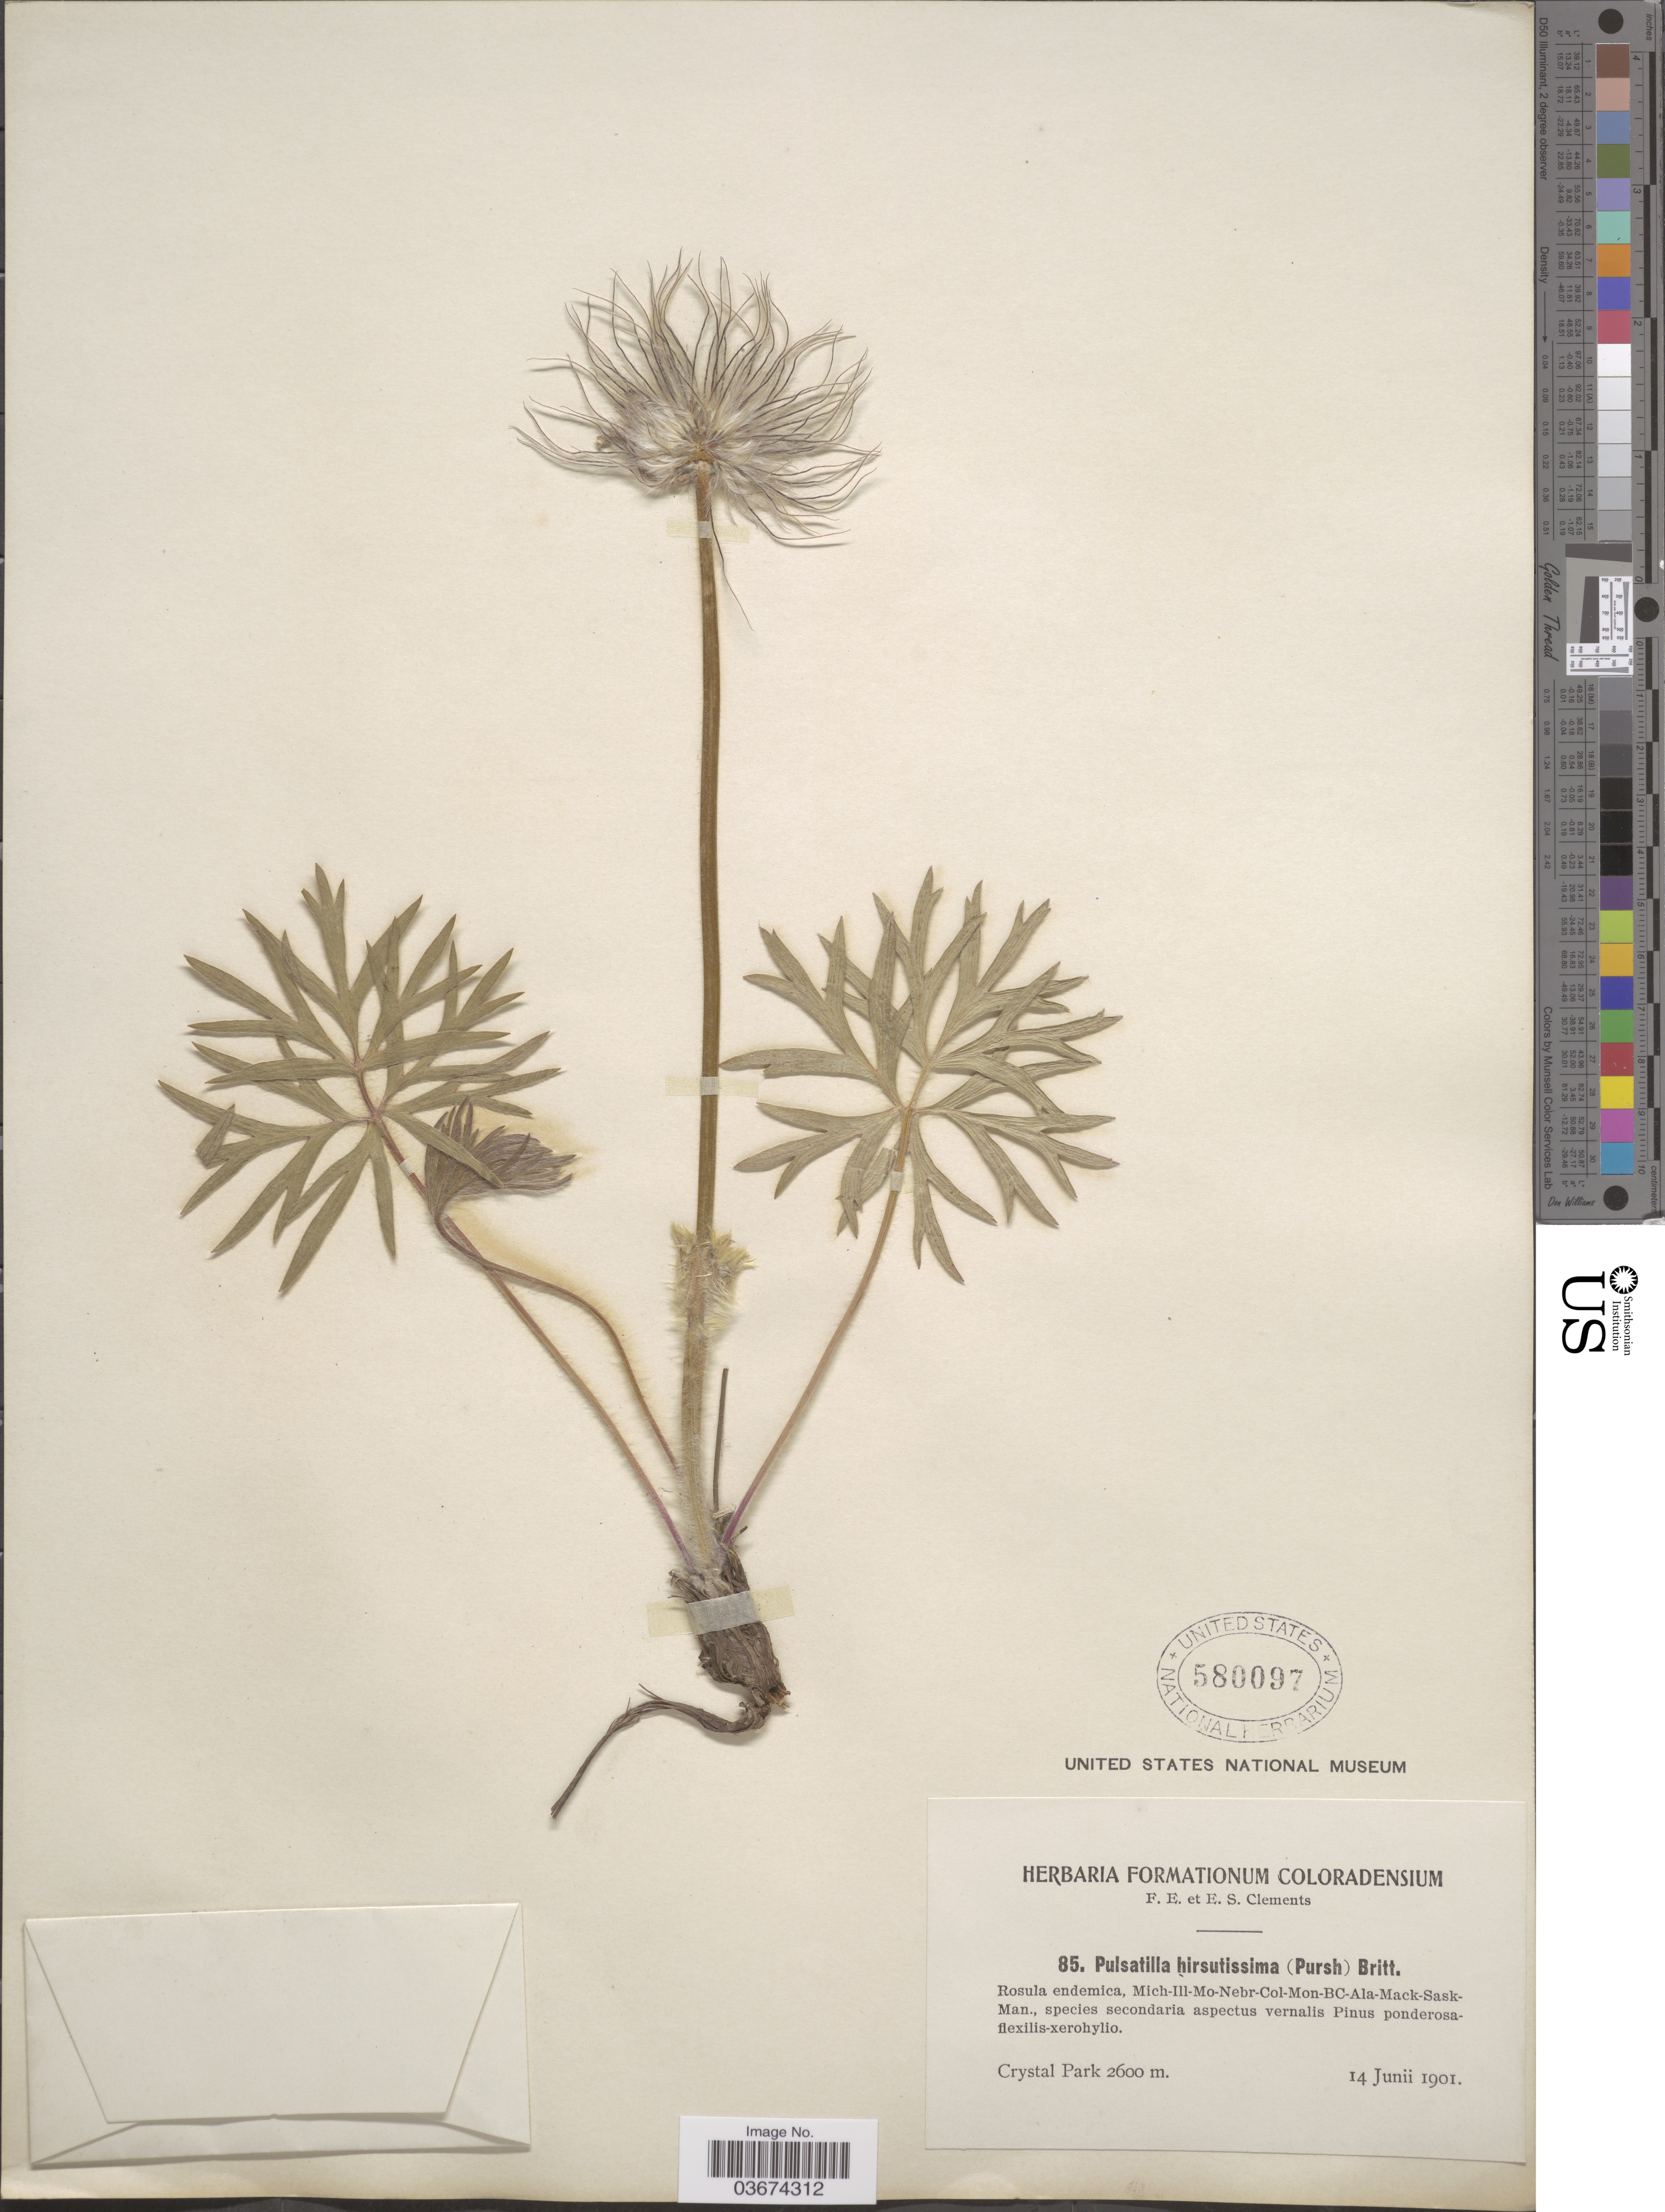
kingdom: Plantae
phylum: Tracheophyta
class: Magnoliopsida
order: Ranunculales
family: Ranunculaceae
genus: Pulsatilla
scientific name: Pulsatilla nuttalliana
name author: (DC.) Bercht. & J. Presl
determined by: Strong, Mark T., (BOT), Smithsonian Institution - National Museum of Natural History (UNITED STATES)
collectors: F. E. Clements & E. S. Clements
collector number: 85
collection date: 1901-06-14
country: United States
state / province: Colorado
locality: Crystal Park.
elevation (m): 2600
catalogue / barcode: US 580097